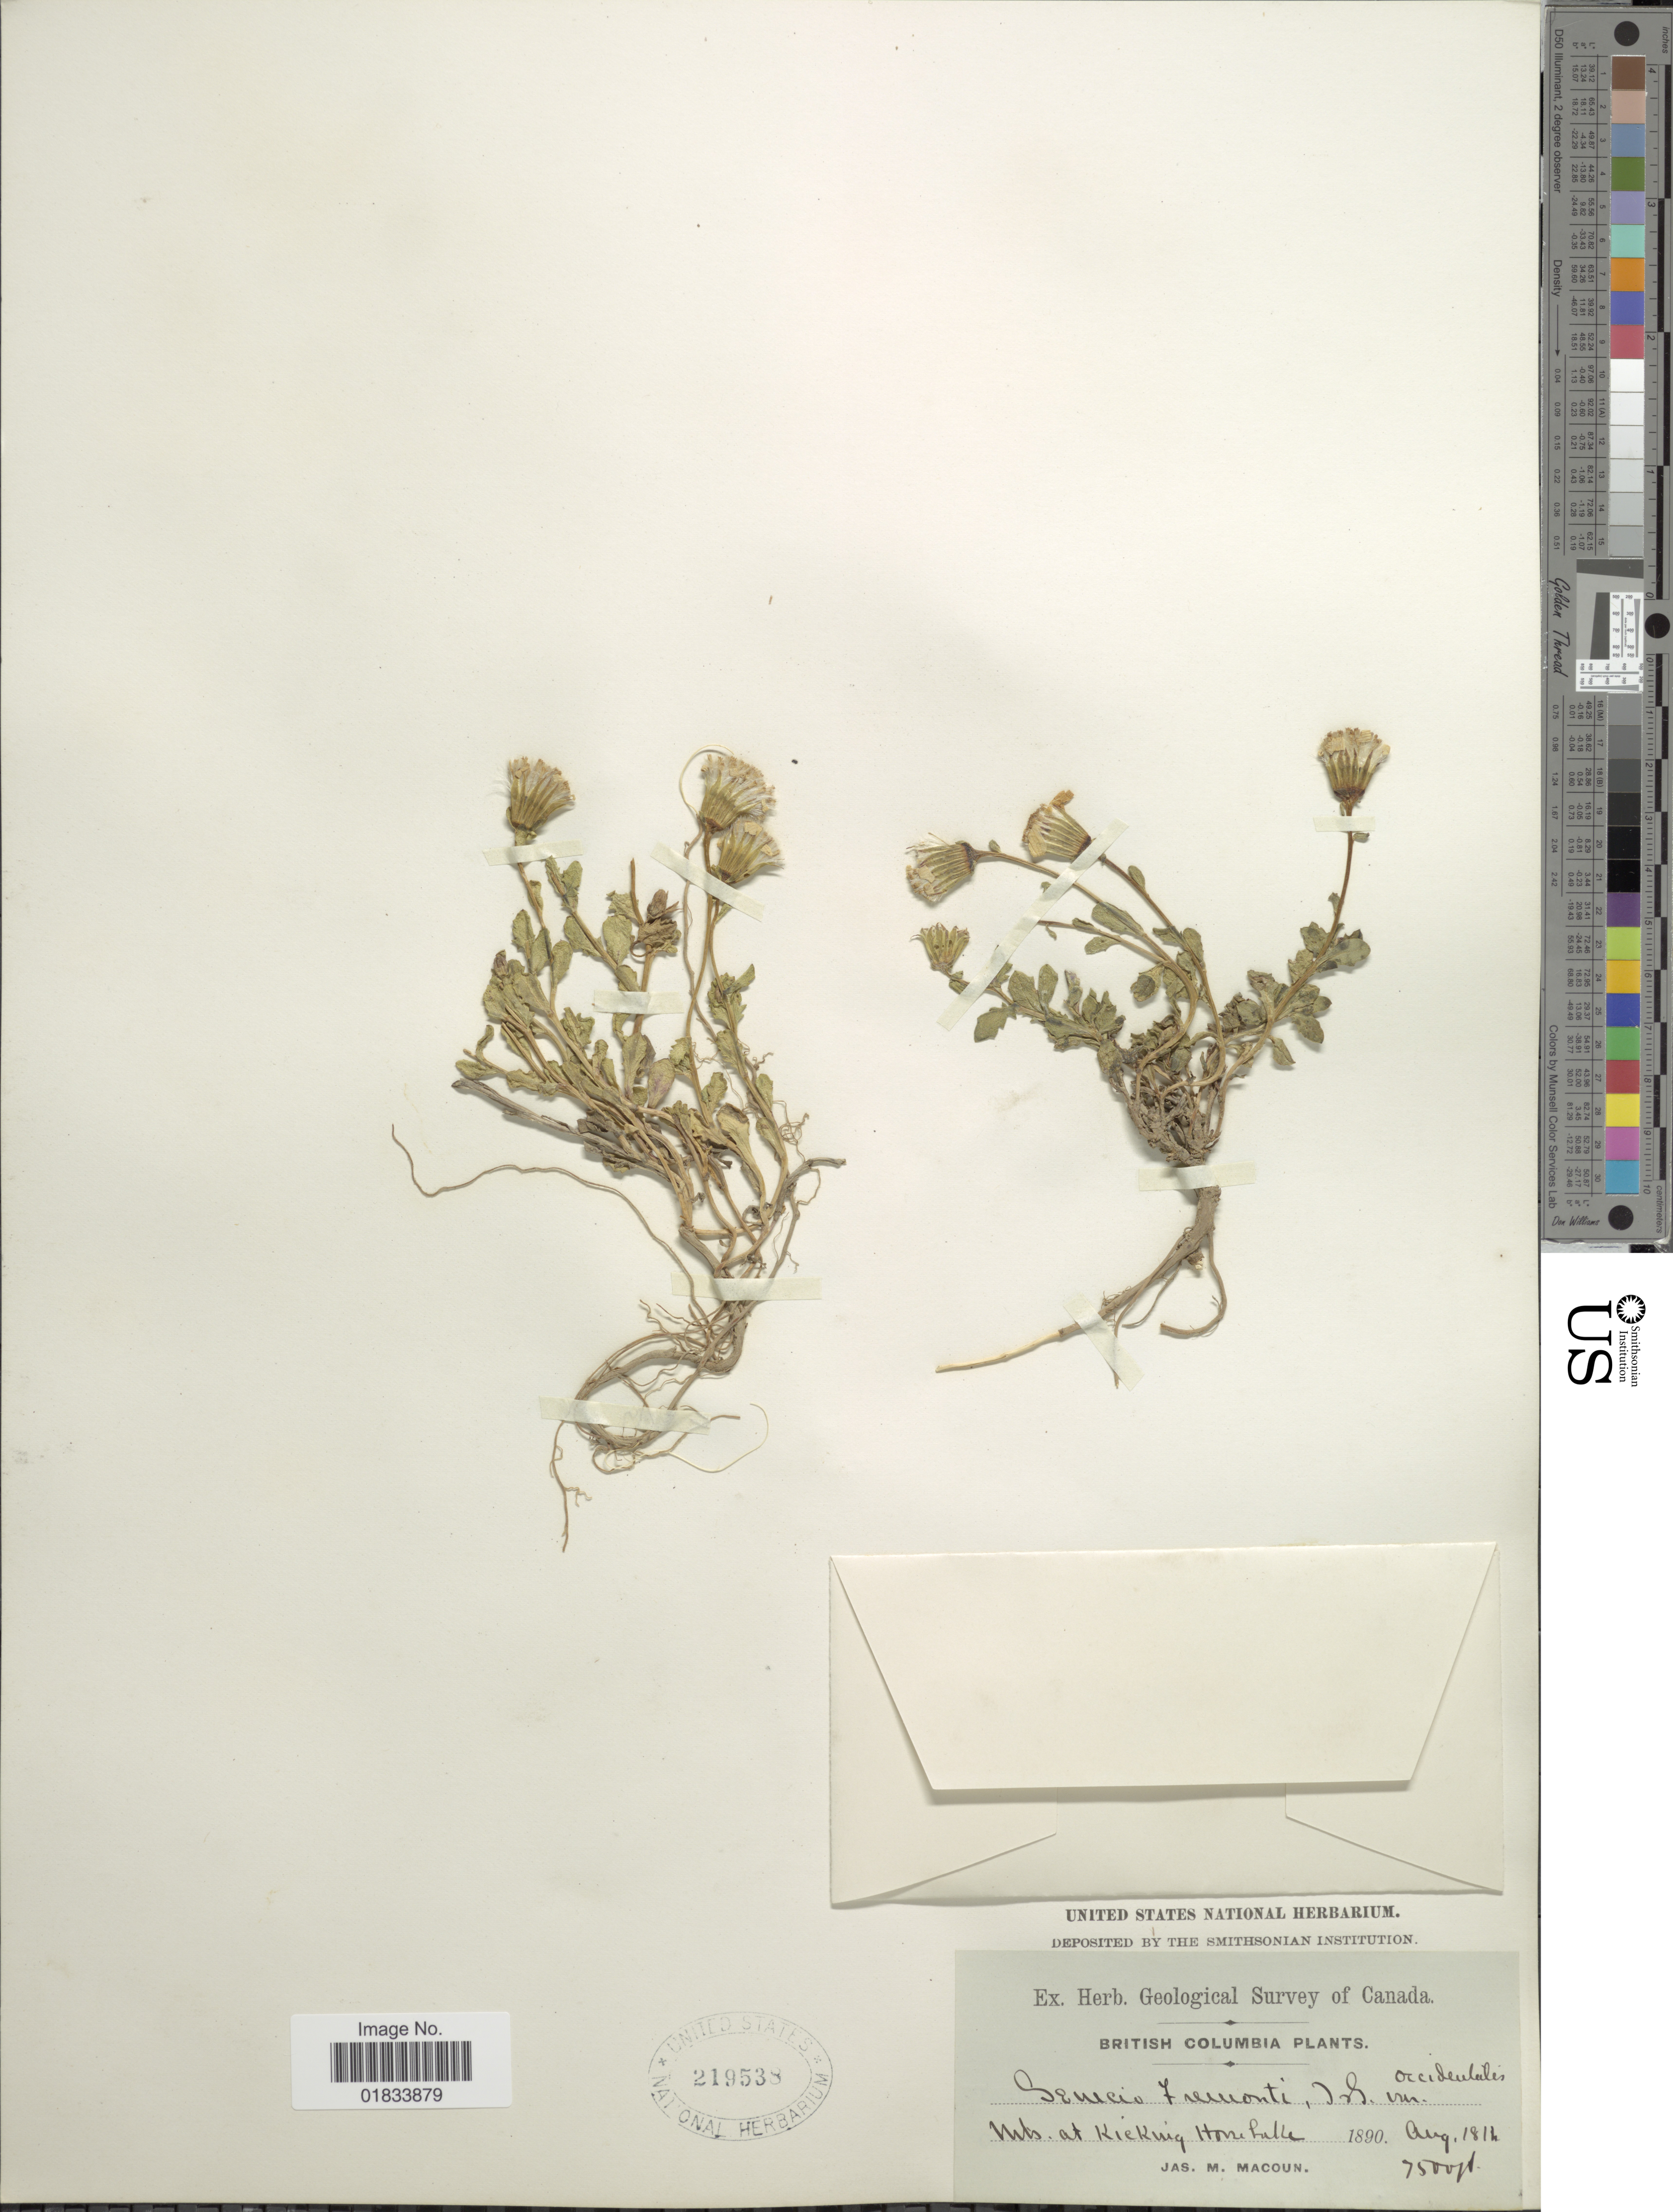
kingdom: Plantae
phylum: Tracheophyta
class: Magnoliopsida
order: Asterales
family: Asteraceae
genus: Senecio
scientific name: Senecio fremontii var. occidentalis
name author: A. Gray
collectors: J. M. Macoun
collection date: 1890-08-18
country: Canada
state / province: British Columbia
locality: Mts at Kicking Horse Hills.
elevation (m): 2286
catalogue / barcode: US 219538